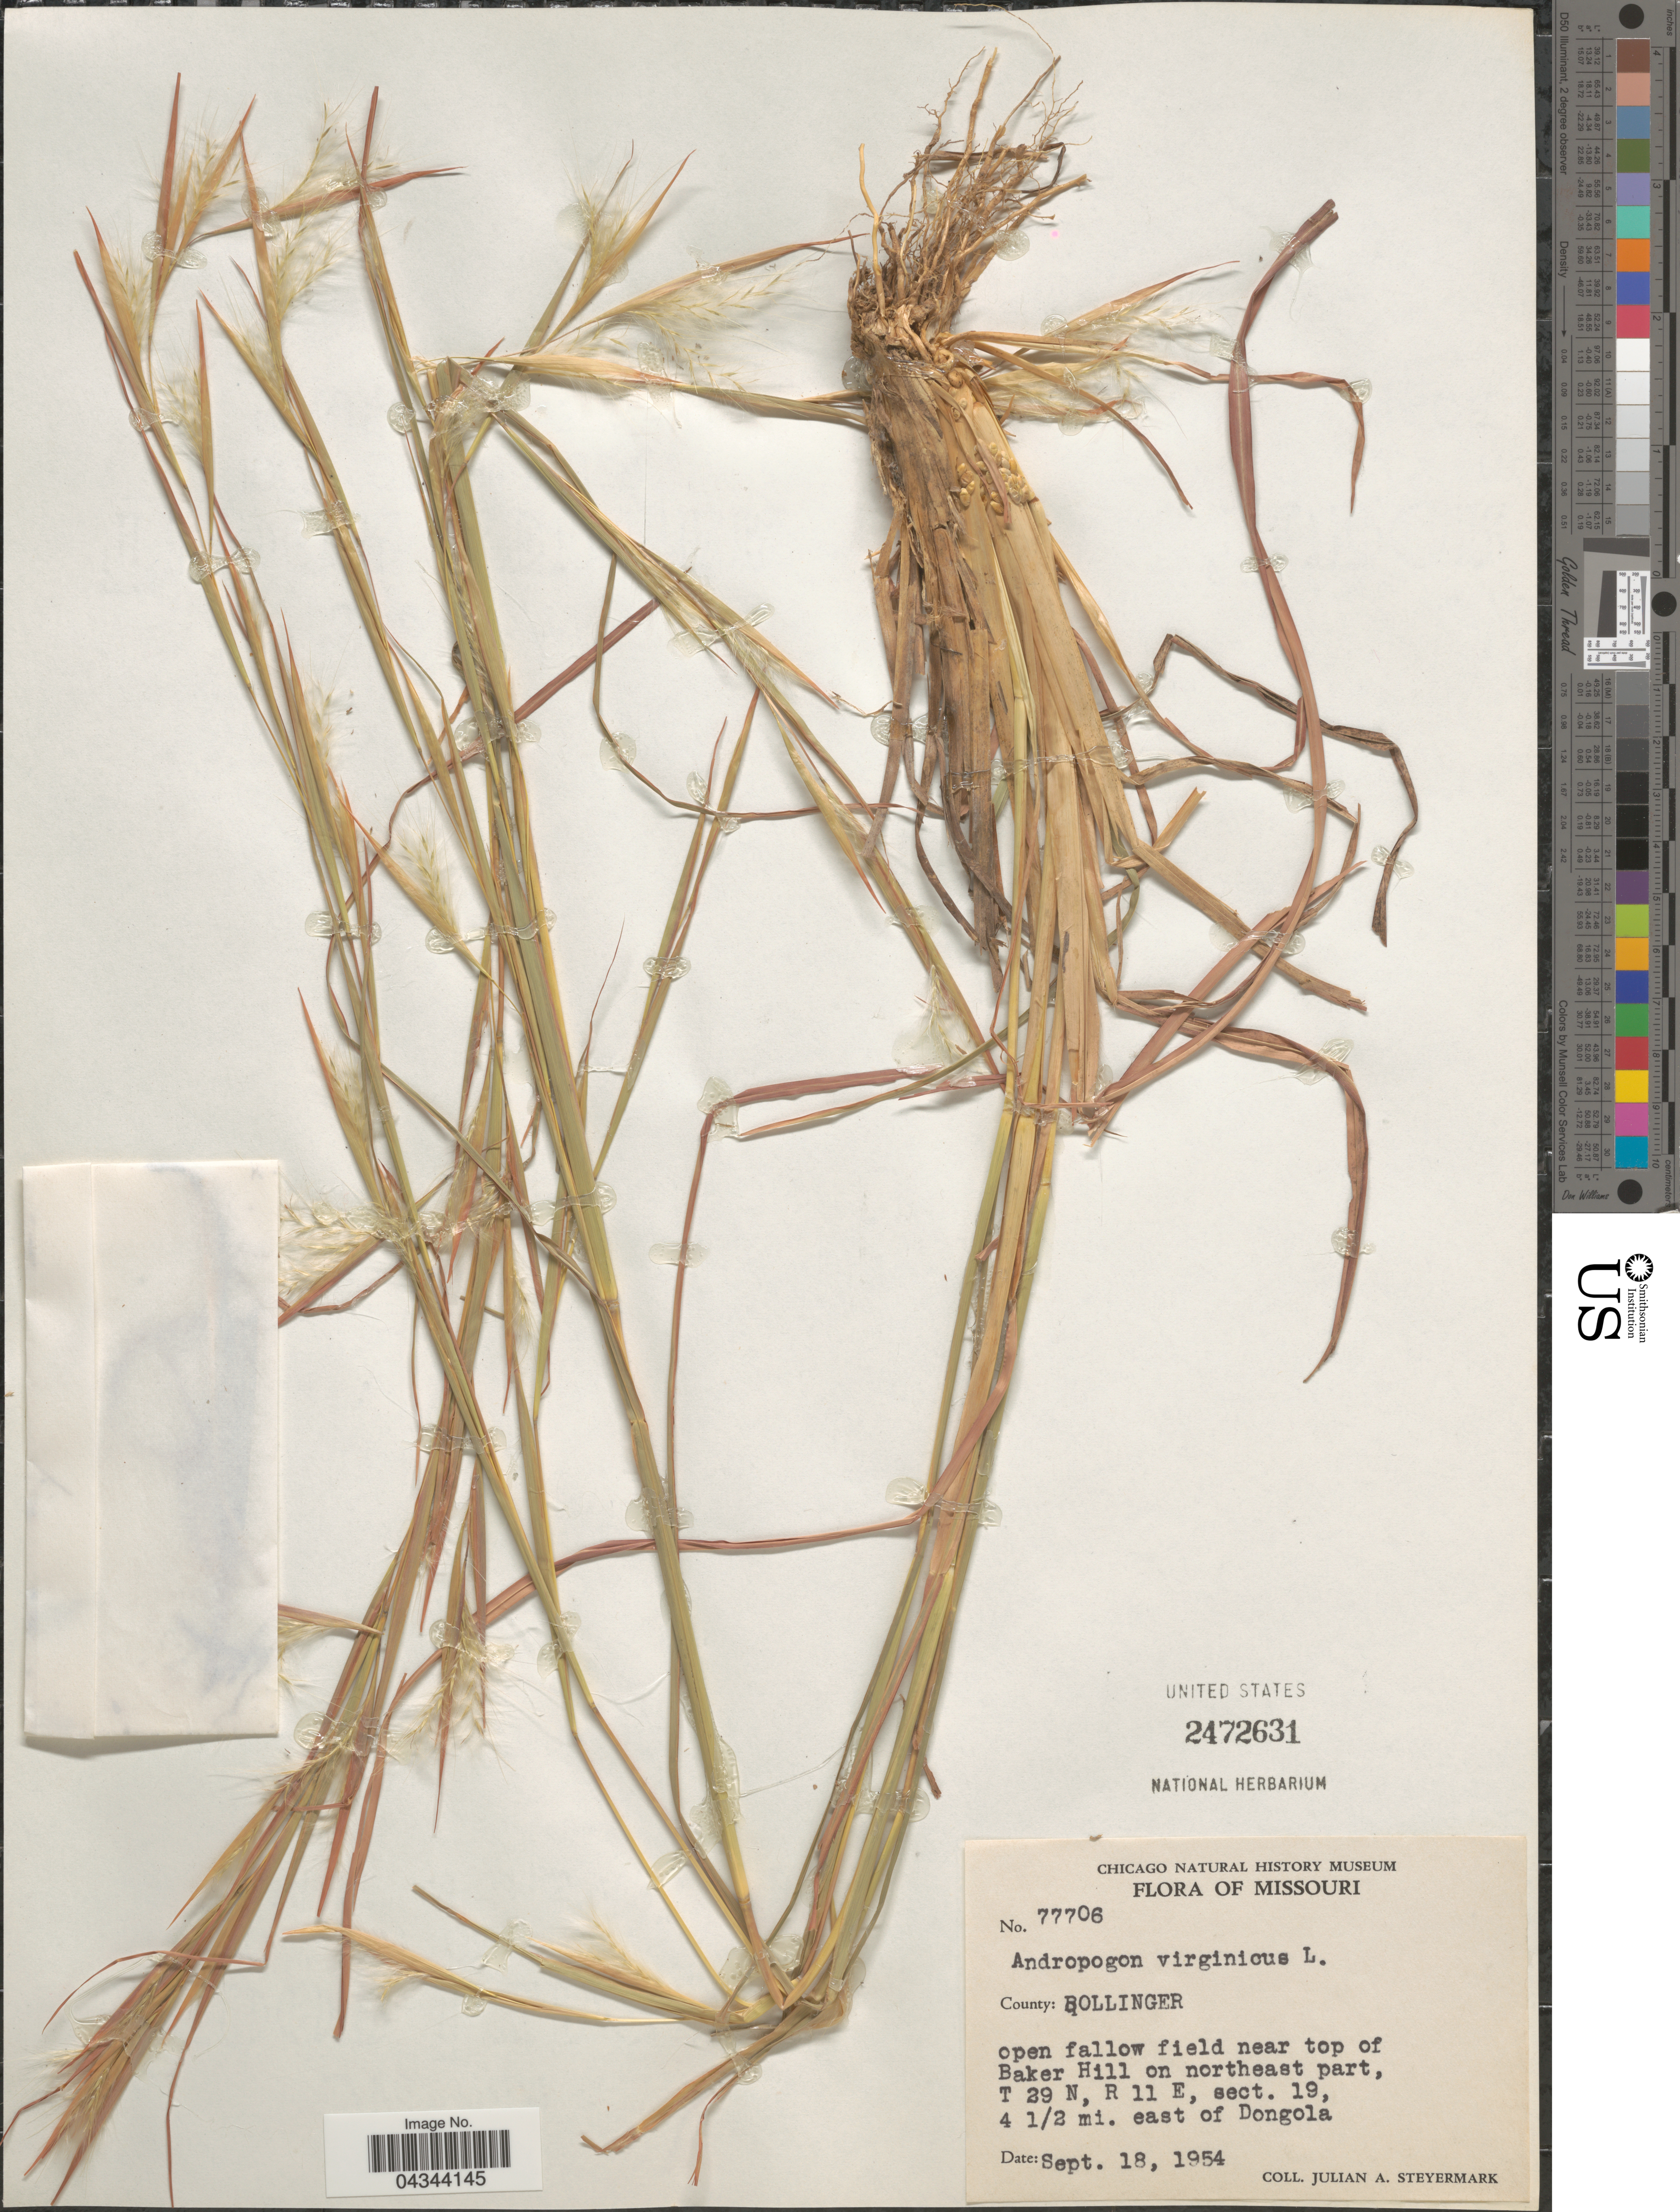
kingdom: Plantae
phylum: Tracheophyta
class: Liliopsida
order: Poales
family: Poaceae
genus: Andropogon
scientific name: Andropogon virginicus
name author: L.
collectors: J. Steyermark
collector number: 77706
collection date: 1954-09-18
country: United States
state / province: Missouri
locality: County: Bollinger. Near top of Baker Hill on northeast part, T 29 N, R 11 E, sect. 19, 4 1/2 mi. east of Dongola.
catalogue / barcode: US 2472631